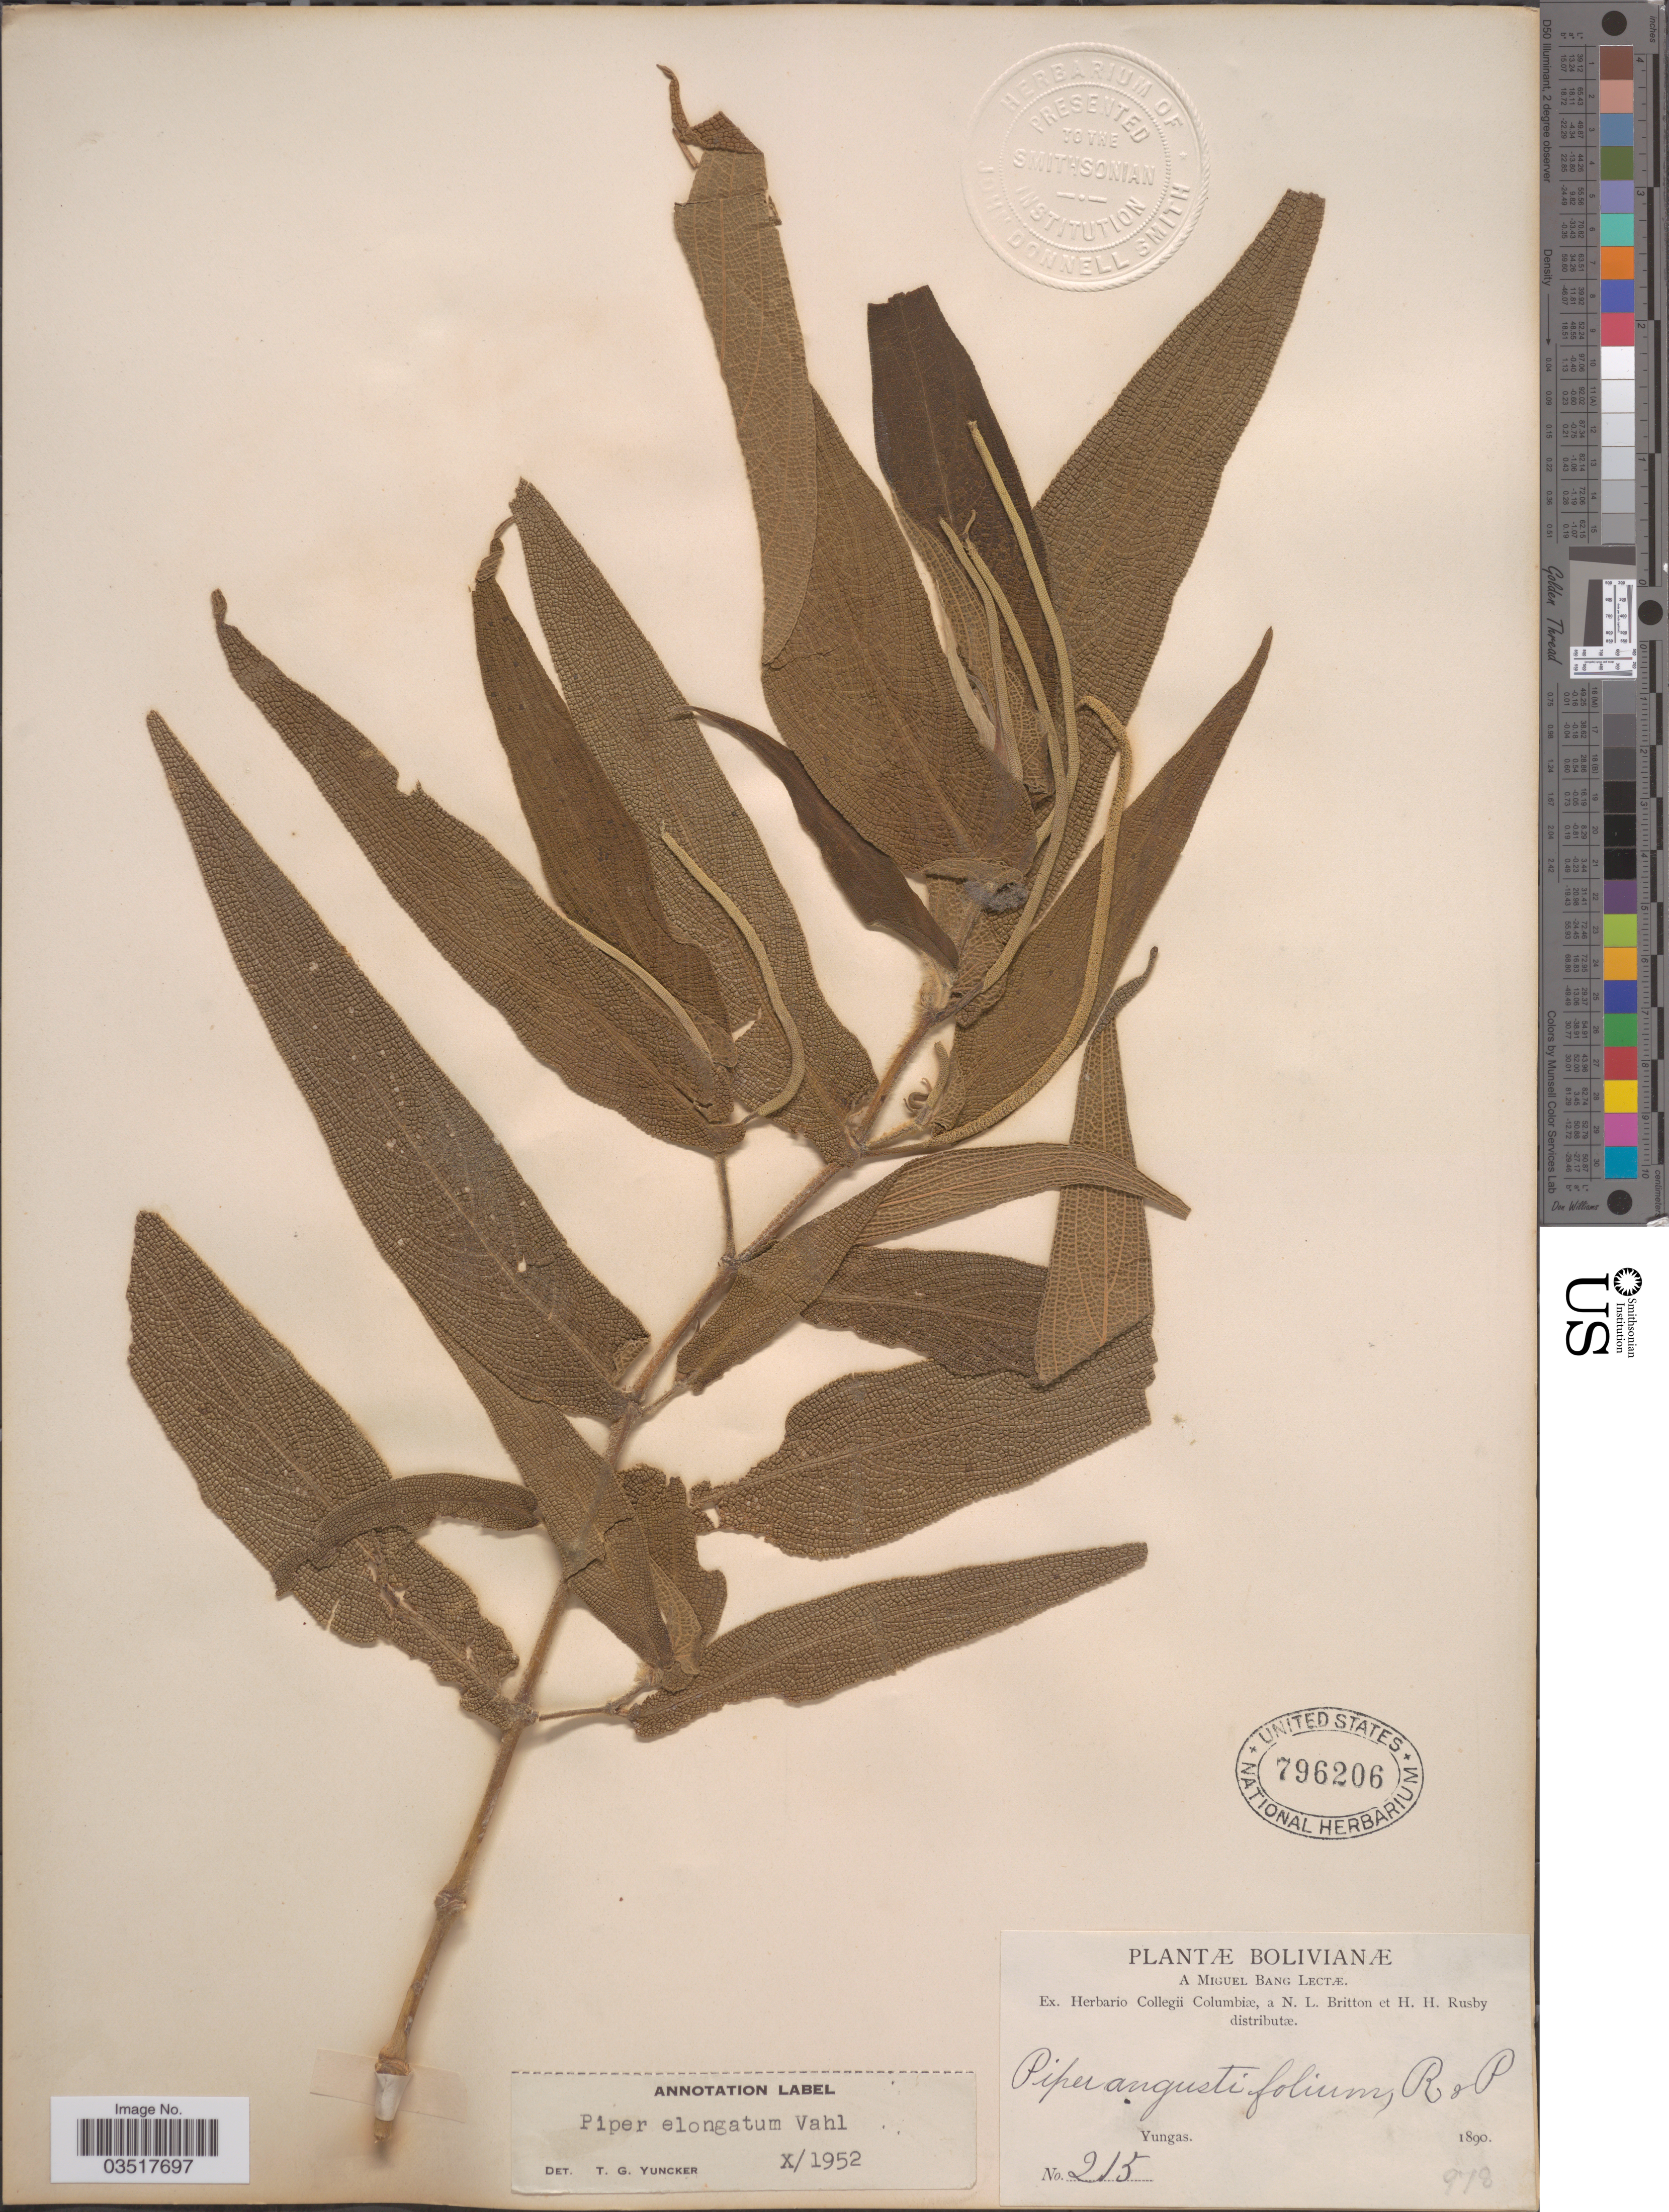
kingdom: Plantae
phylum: Tracheophyta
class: Magnoliopsida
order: Piperales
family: Piperaceae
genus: Piper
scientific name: Piper elongatum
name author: Vahl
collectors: M. Bang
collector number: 215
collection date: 1890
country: Bolivia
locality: Yungas.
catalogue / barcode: US 796206